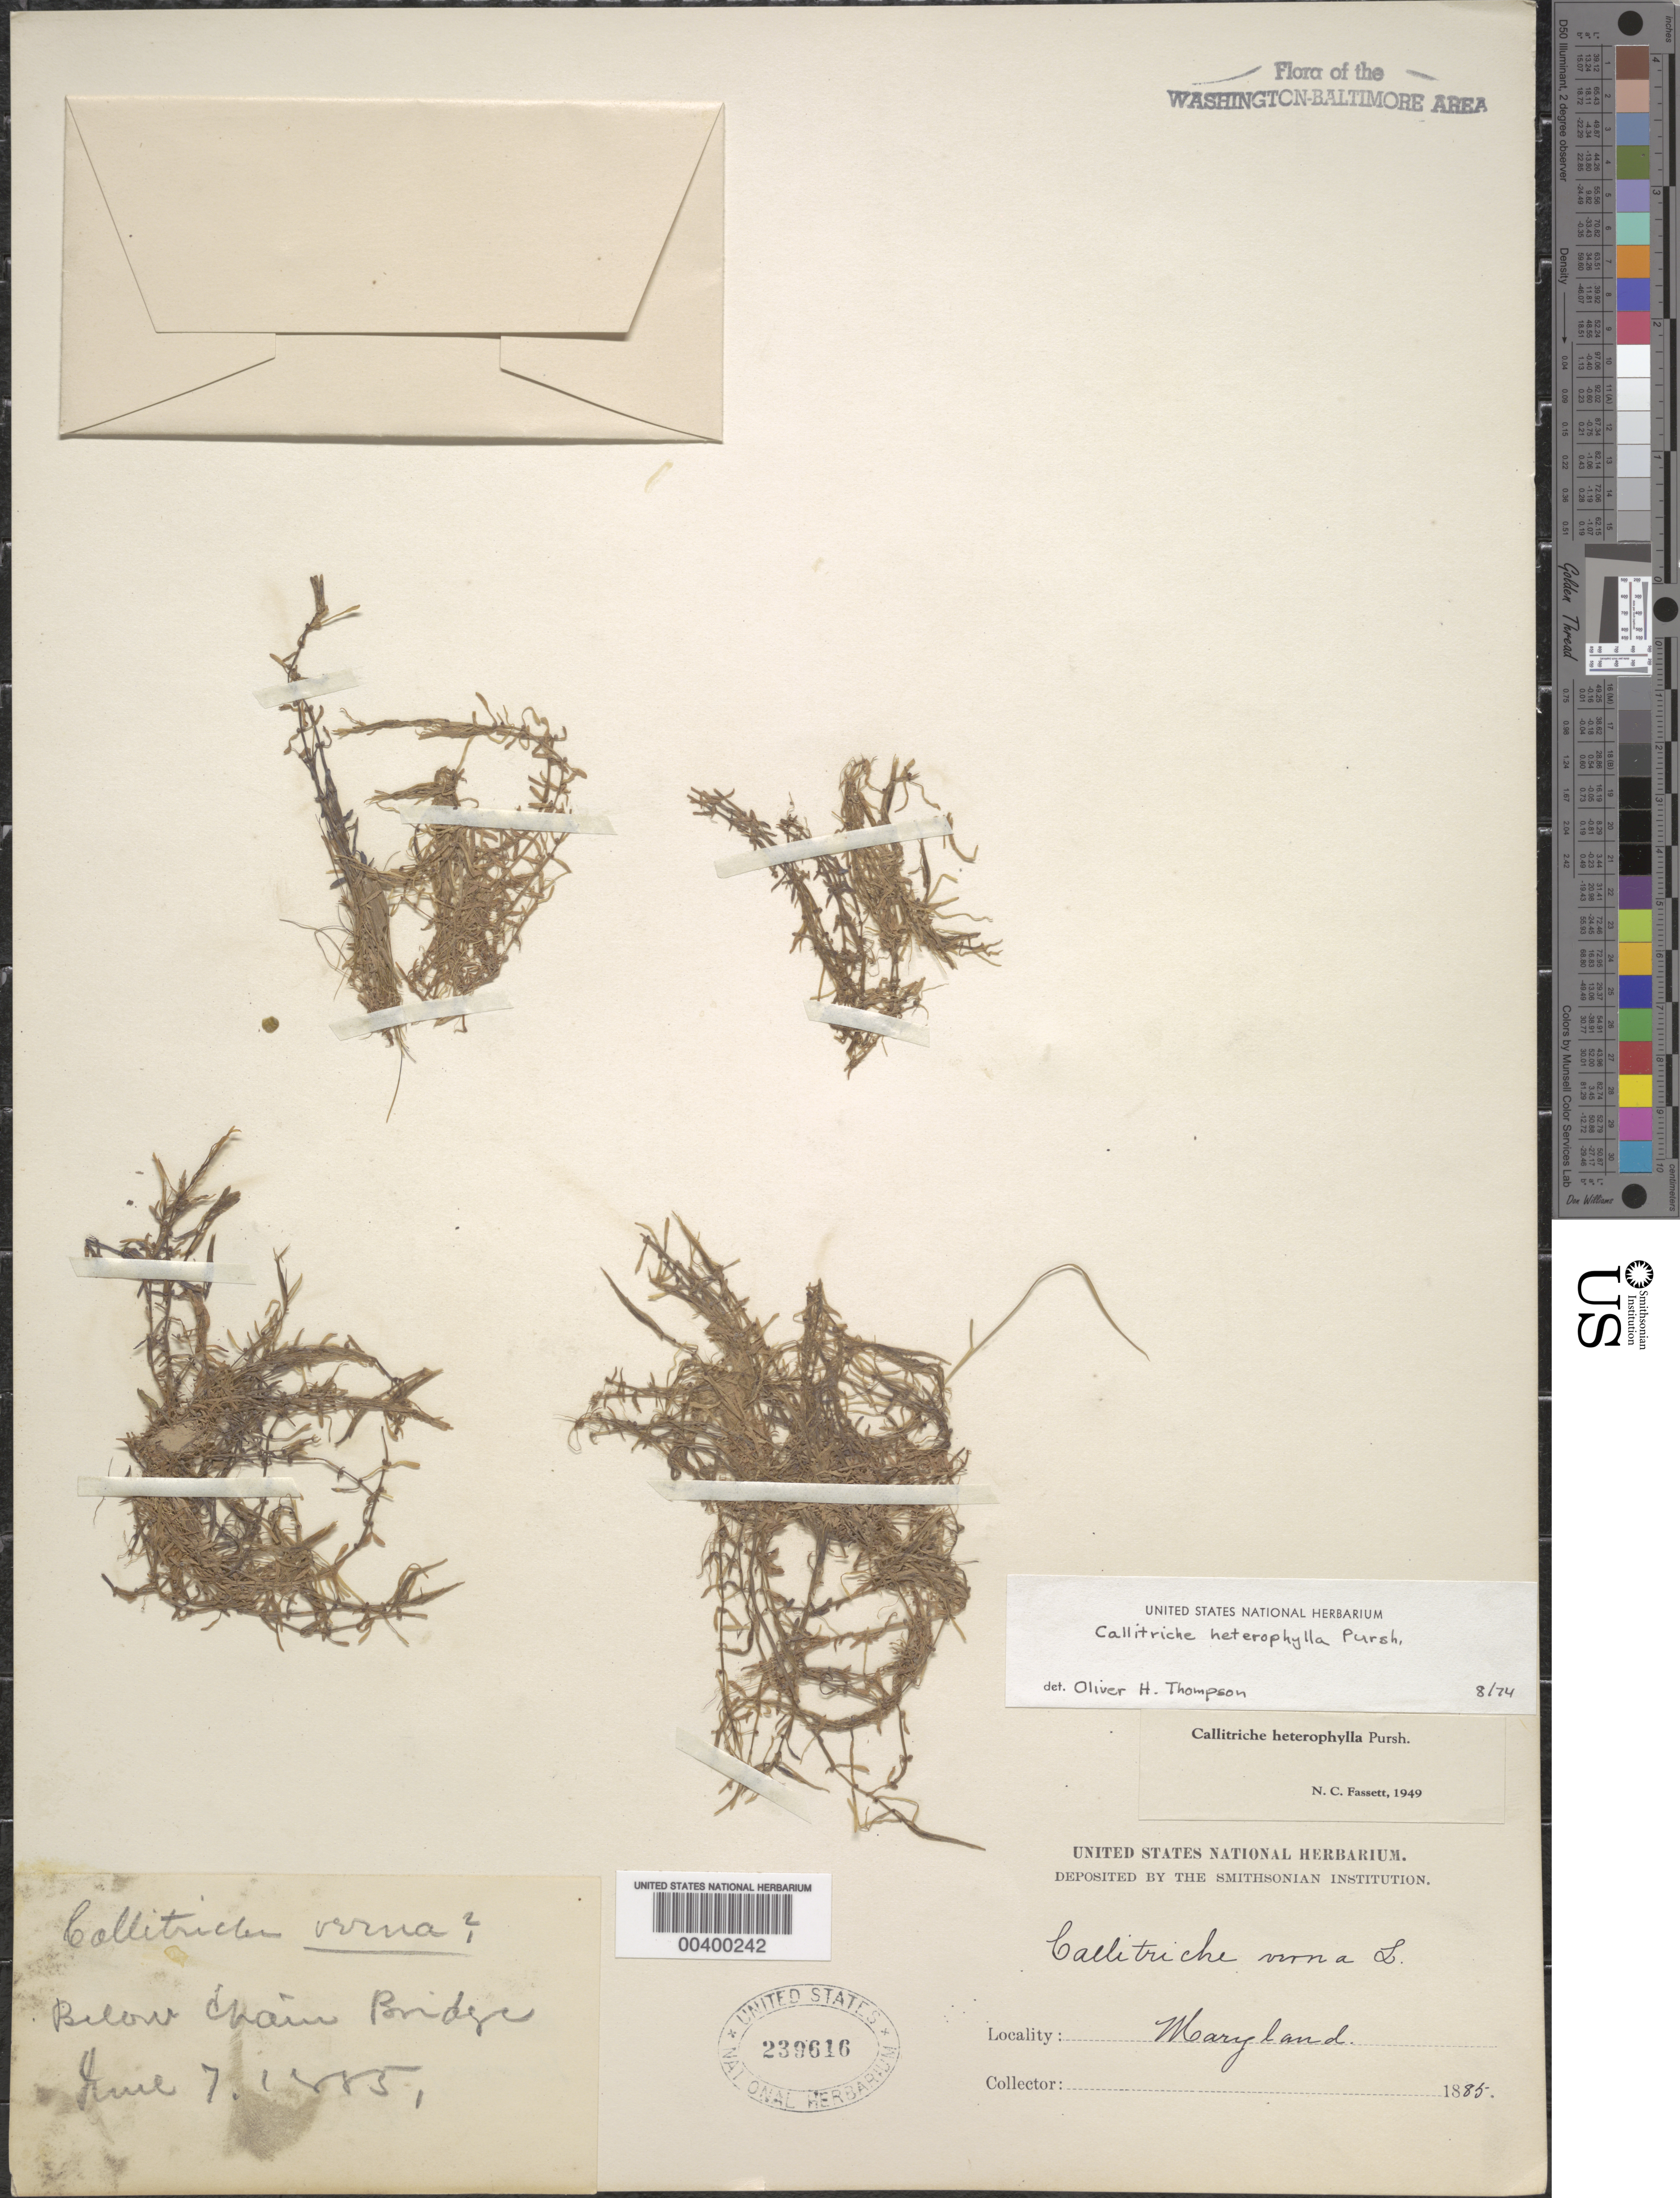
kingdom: Plantae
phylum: Tracheophyta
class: Magnoliopsida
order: Lamiales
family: Plantaginaceae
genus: Callitriche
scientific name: Callitriche heterophylla Pursh emend. Darby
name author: Pursh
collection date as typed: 07 Jun 1885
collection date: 1885-06-07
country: United States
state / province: Maryland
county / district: Montgomery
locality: Below Chain Bridge C. & O. Canal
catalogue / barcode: US 239616